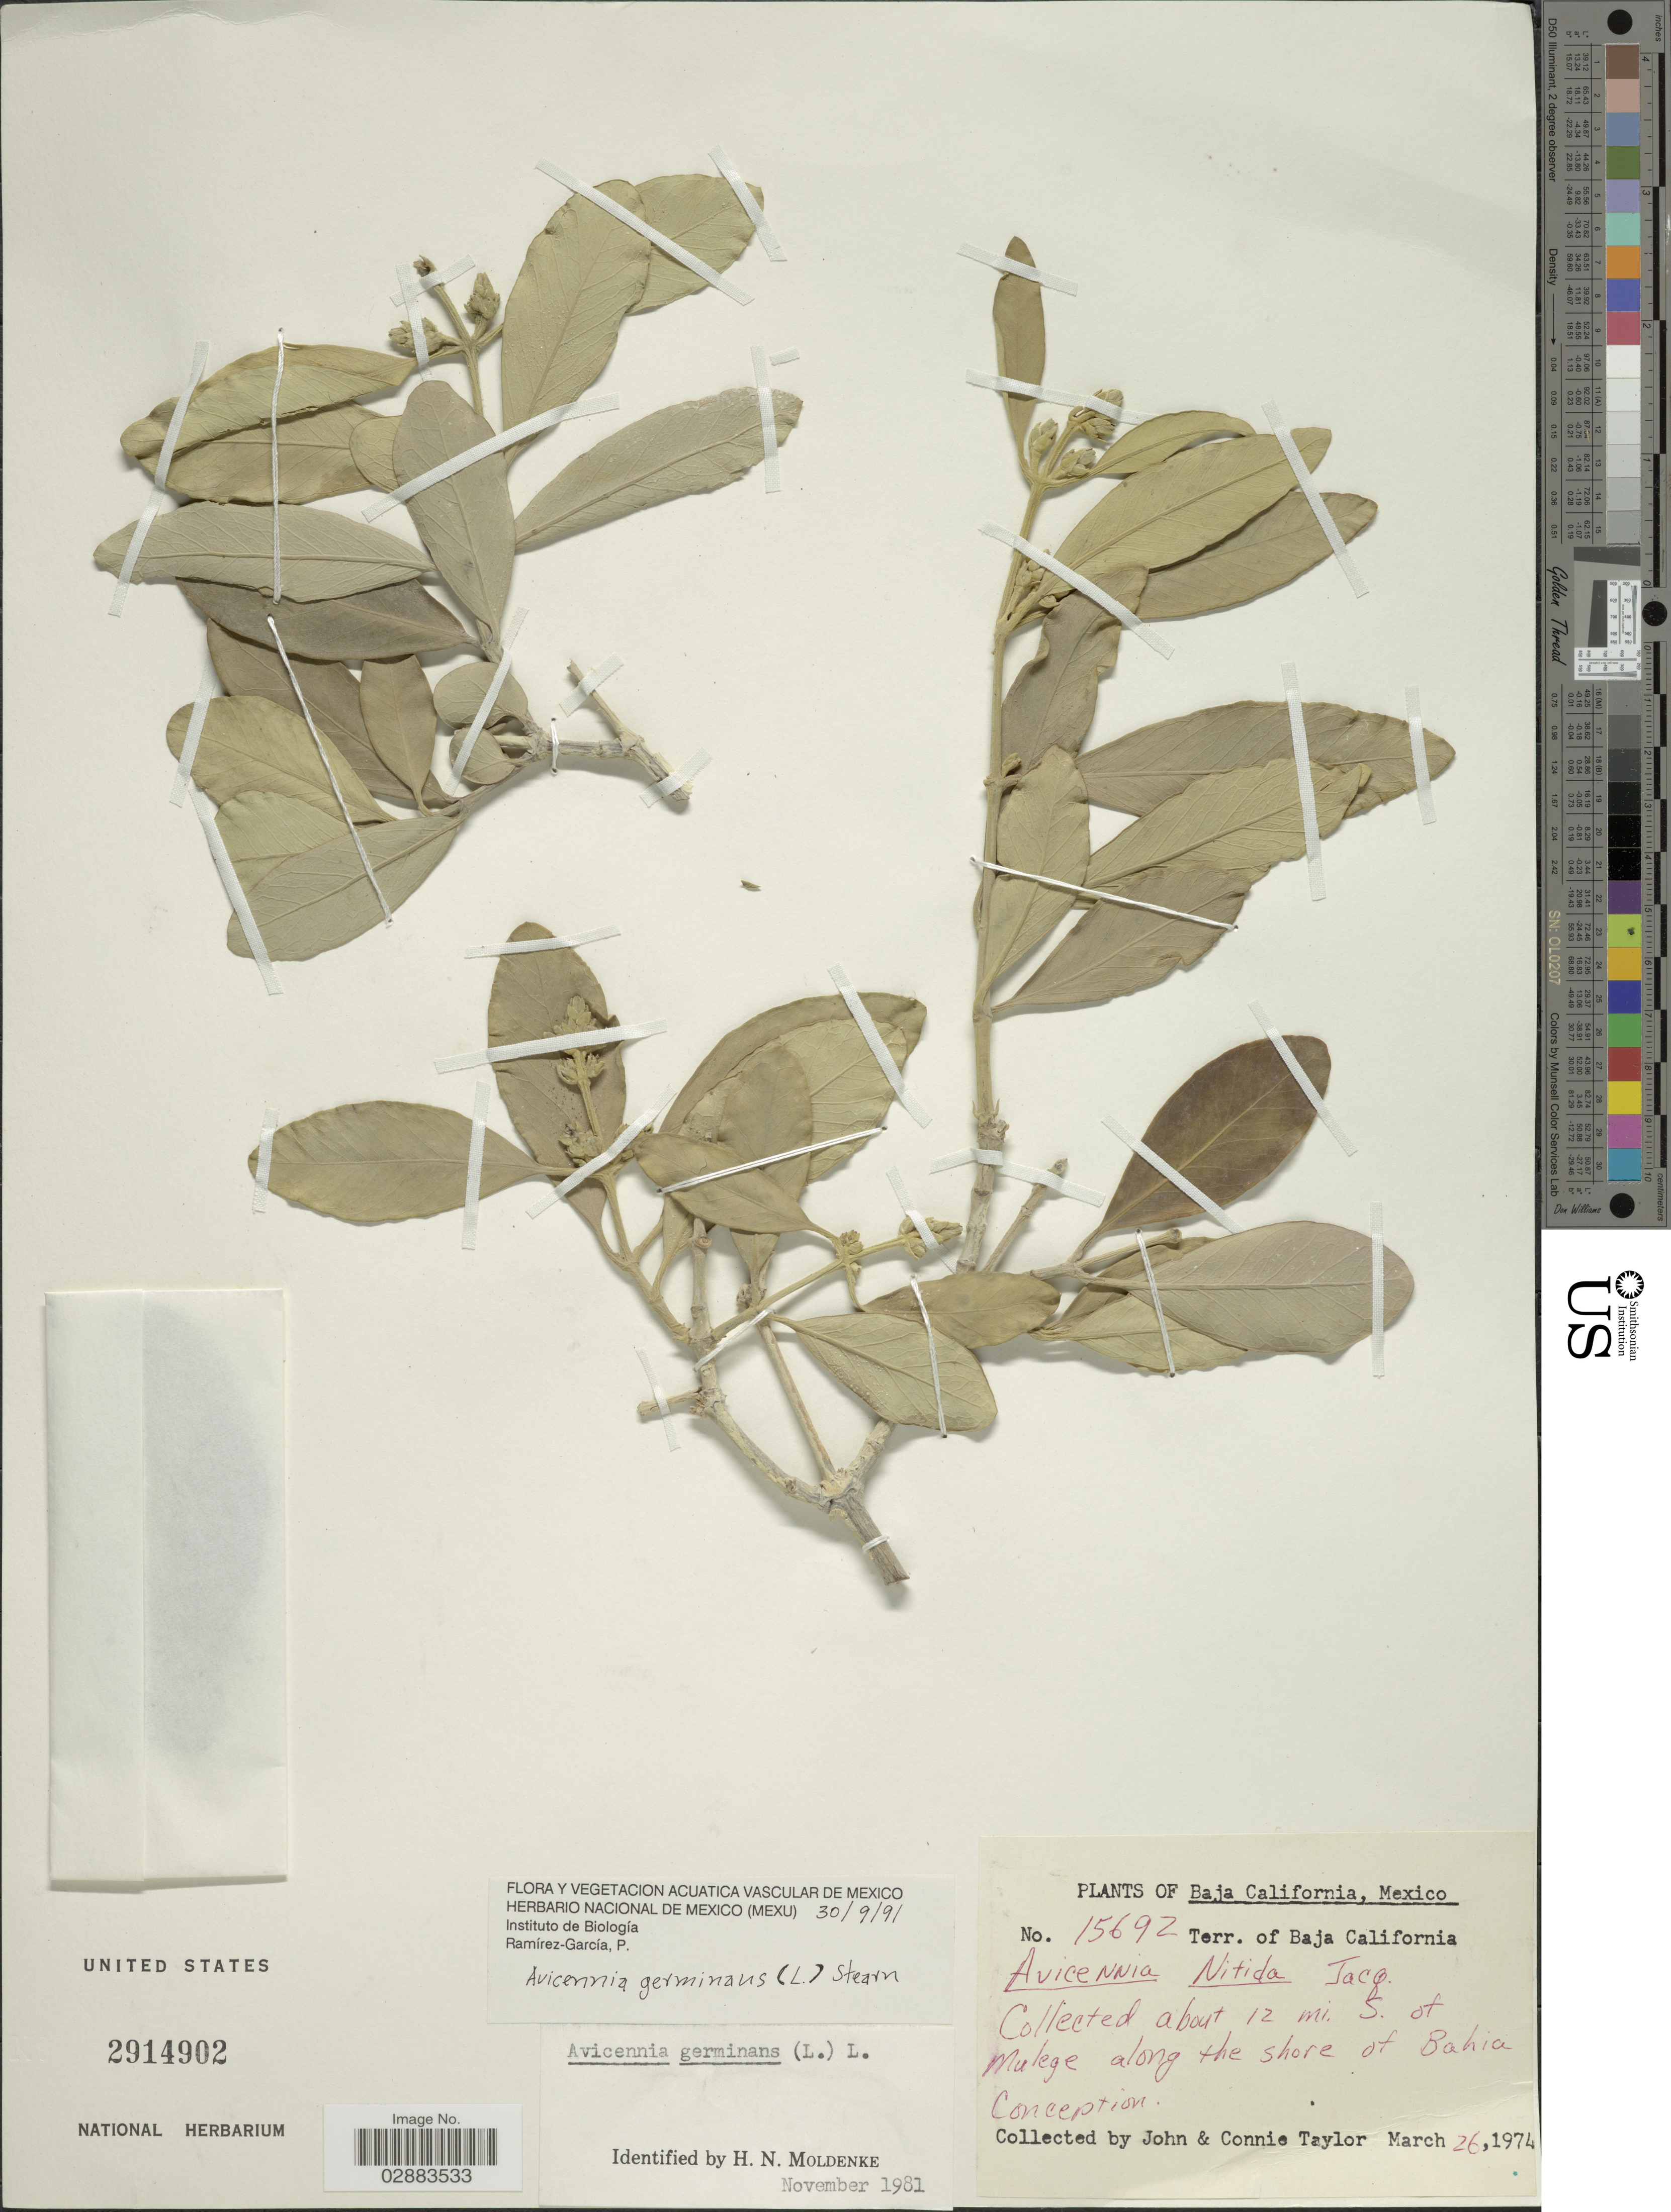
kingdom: Plantae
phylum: Tracheophyta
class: Magnoliopsida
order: Lamiales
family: Acanthaceae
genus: Avicennia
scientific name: Avicennia germinans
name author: (L.) L.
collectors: J. Taylor & C. Taylor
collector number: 15692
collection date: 1974-03-26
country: Mexico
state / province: Baja California Sur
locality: Terr. of Baja California. About 12 mi. S. of Mulege along the shore of Bahia Conception.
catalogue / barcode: US 2914902